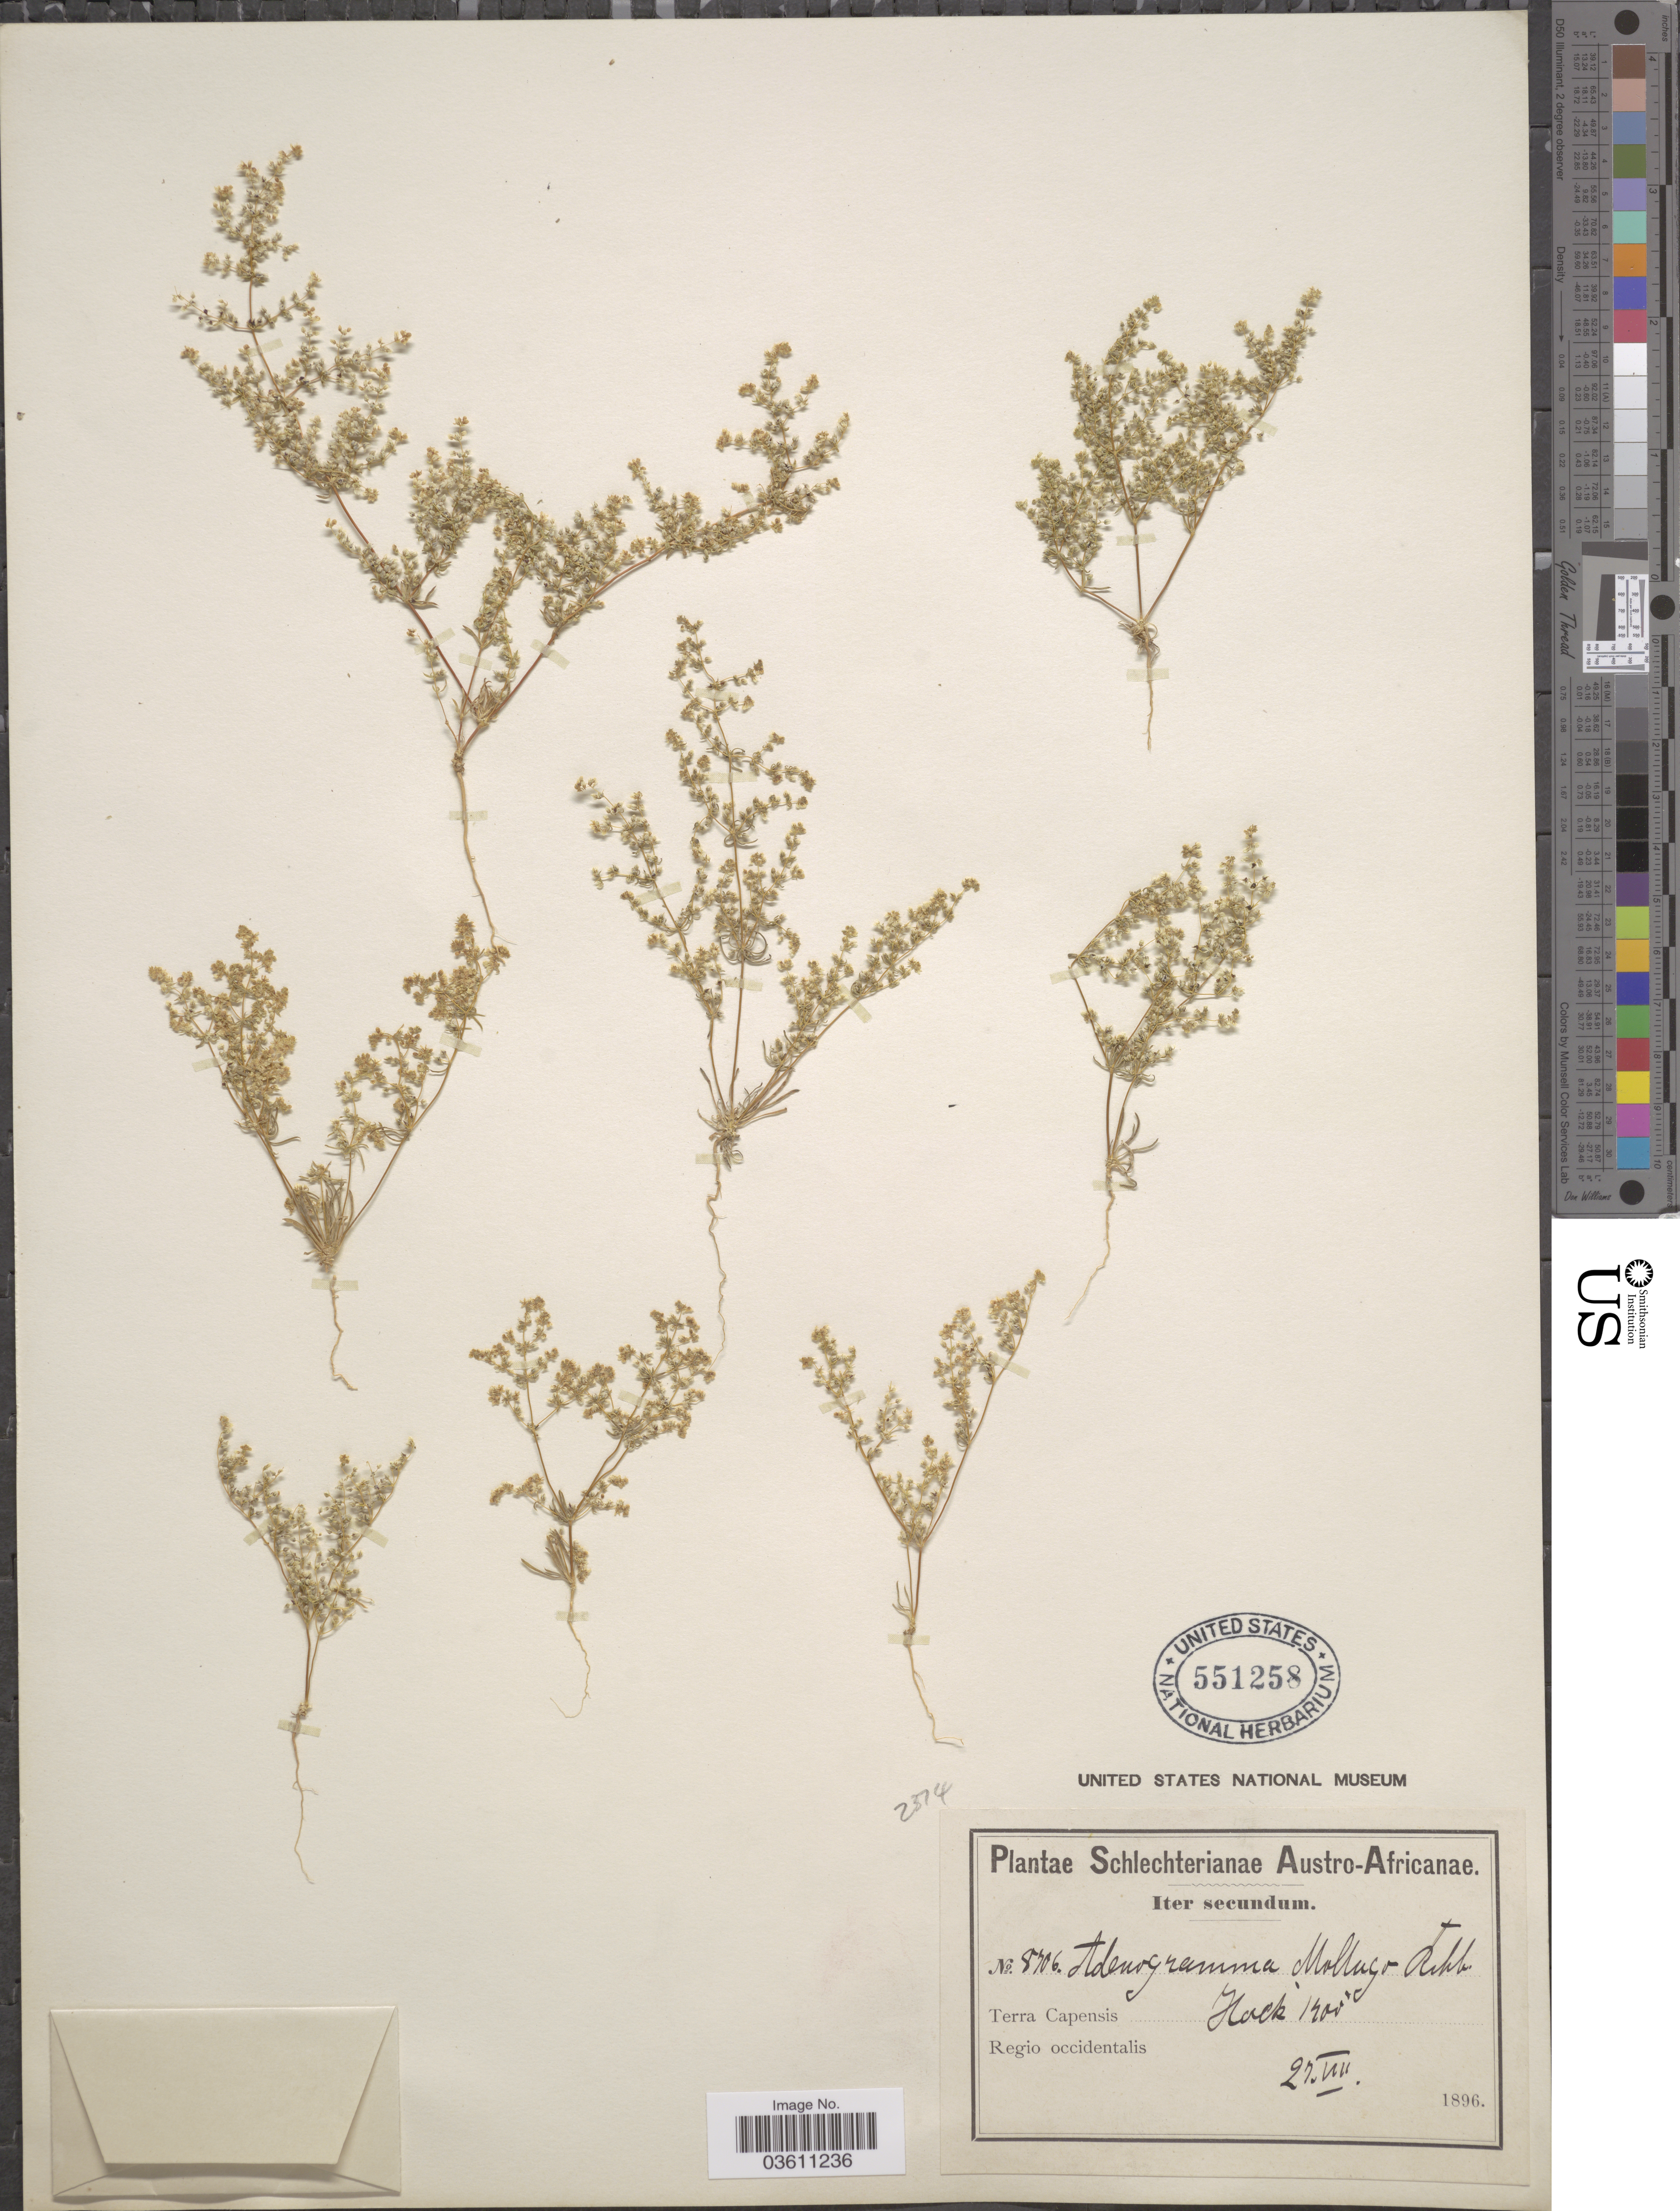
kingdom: Plantae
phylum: Tracheophyta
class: Magnoliopsida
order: Caryophyllales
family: Molluginaceae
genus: Adenogramma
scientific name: Adenogramma molluga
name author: Rchb.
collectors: Schlechter, --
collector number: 8706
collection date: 1896-08-27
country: South Africa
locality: Austro-Africanae. Terra Capensis Hoek. Regio occidentalis.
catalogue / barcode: US 551258